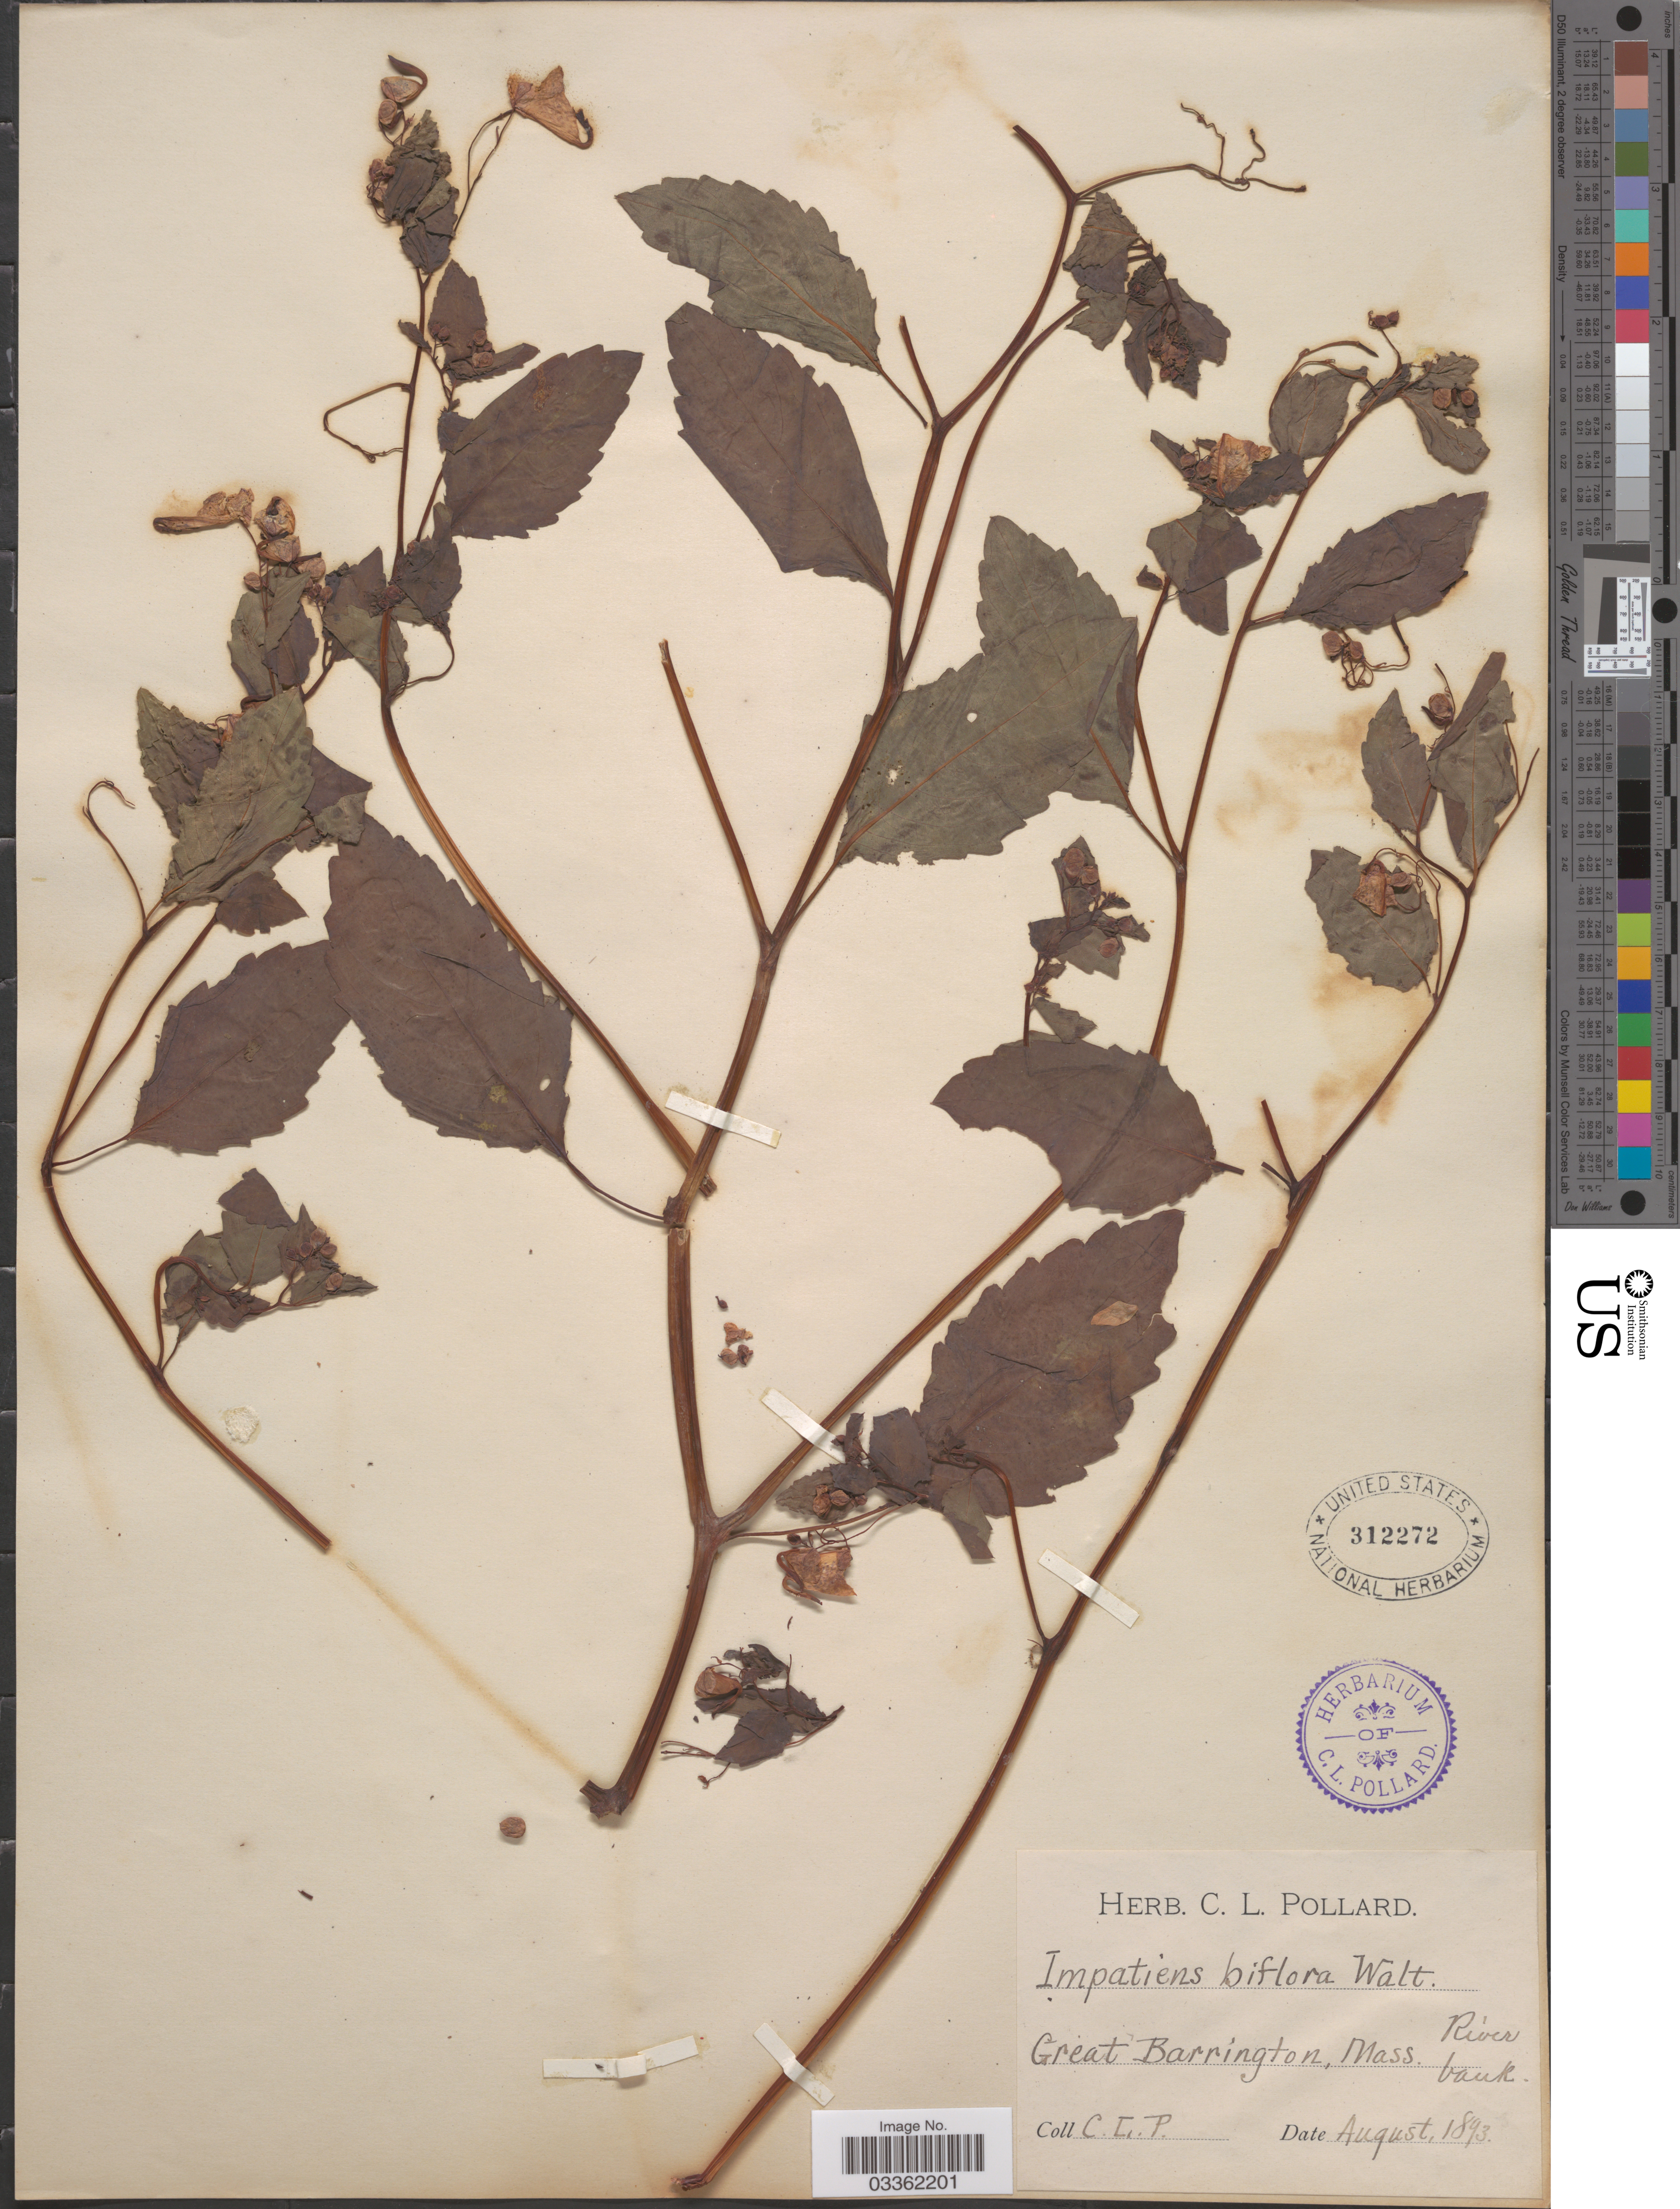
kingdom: Plantae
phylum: Tracheophyta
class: Magnoliopsida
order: Ericales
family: Balsaminaceae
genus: Impatiens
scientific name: Impatiens capensis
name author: Meerb.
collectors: C. L. Pollard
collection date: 1893-08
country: United States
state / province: Massachusetts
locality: Great Barrington.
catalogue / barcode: US 312272